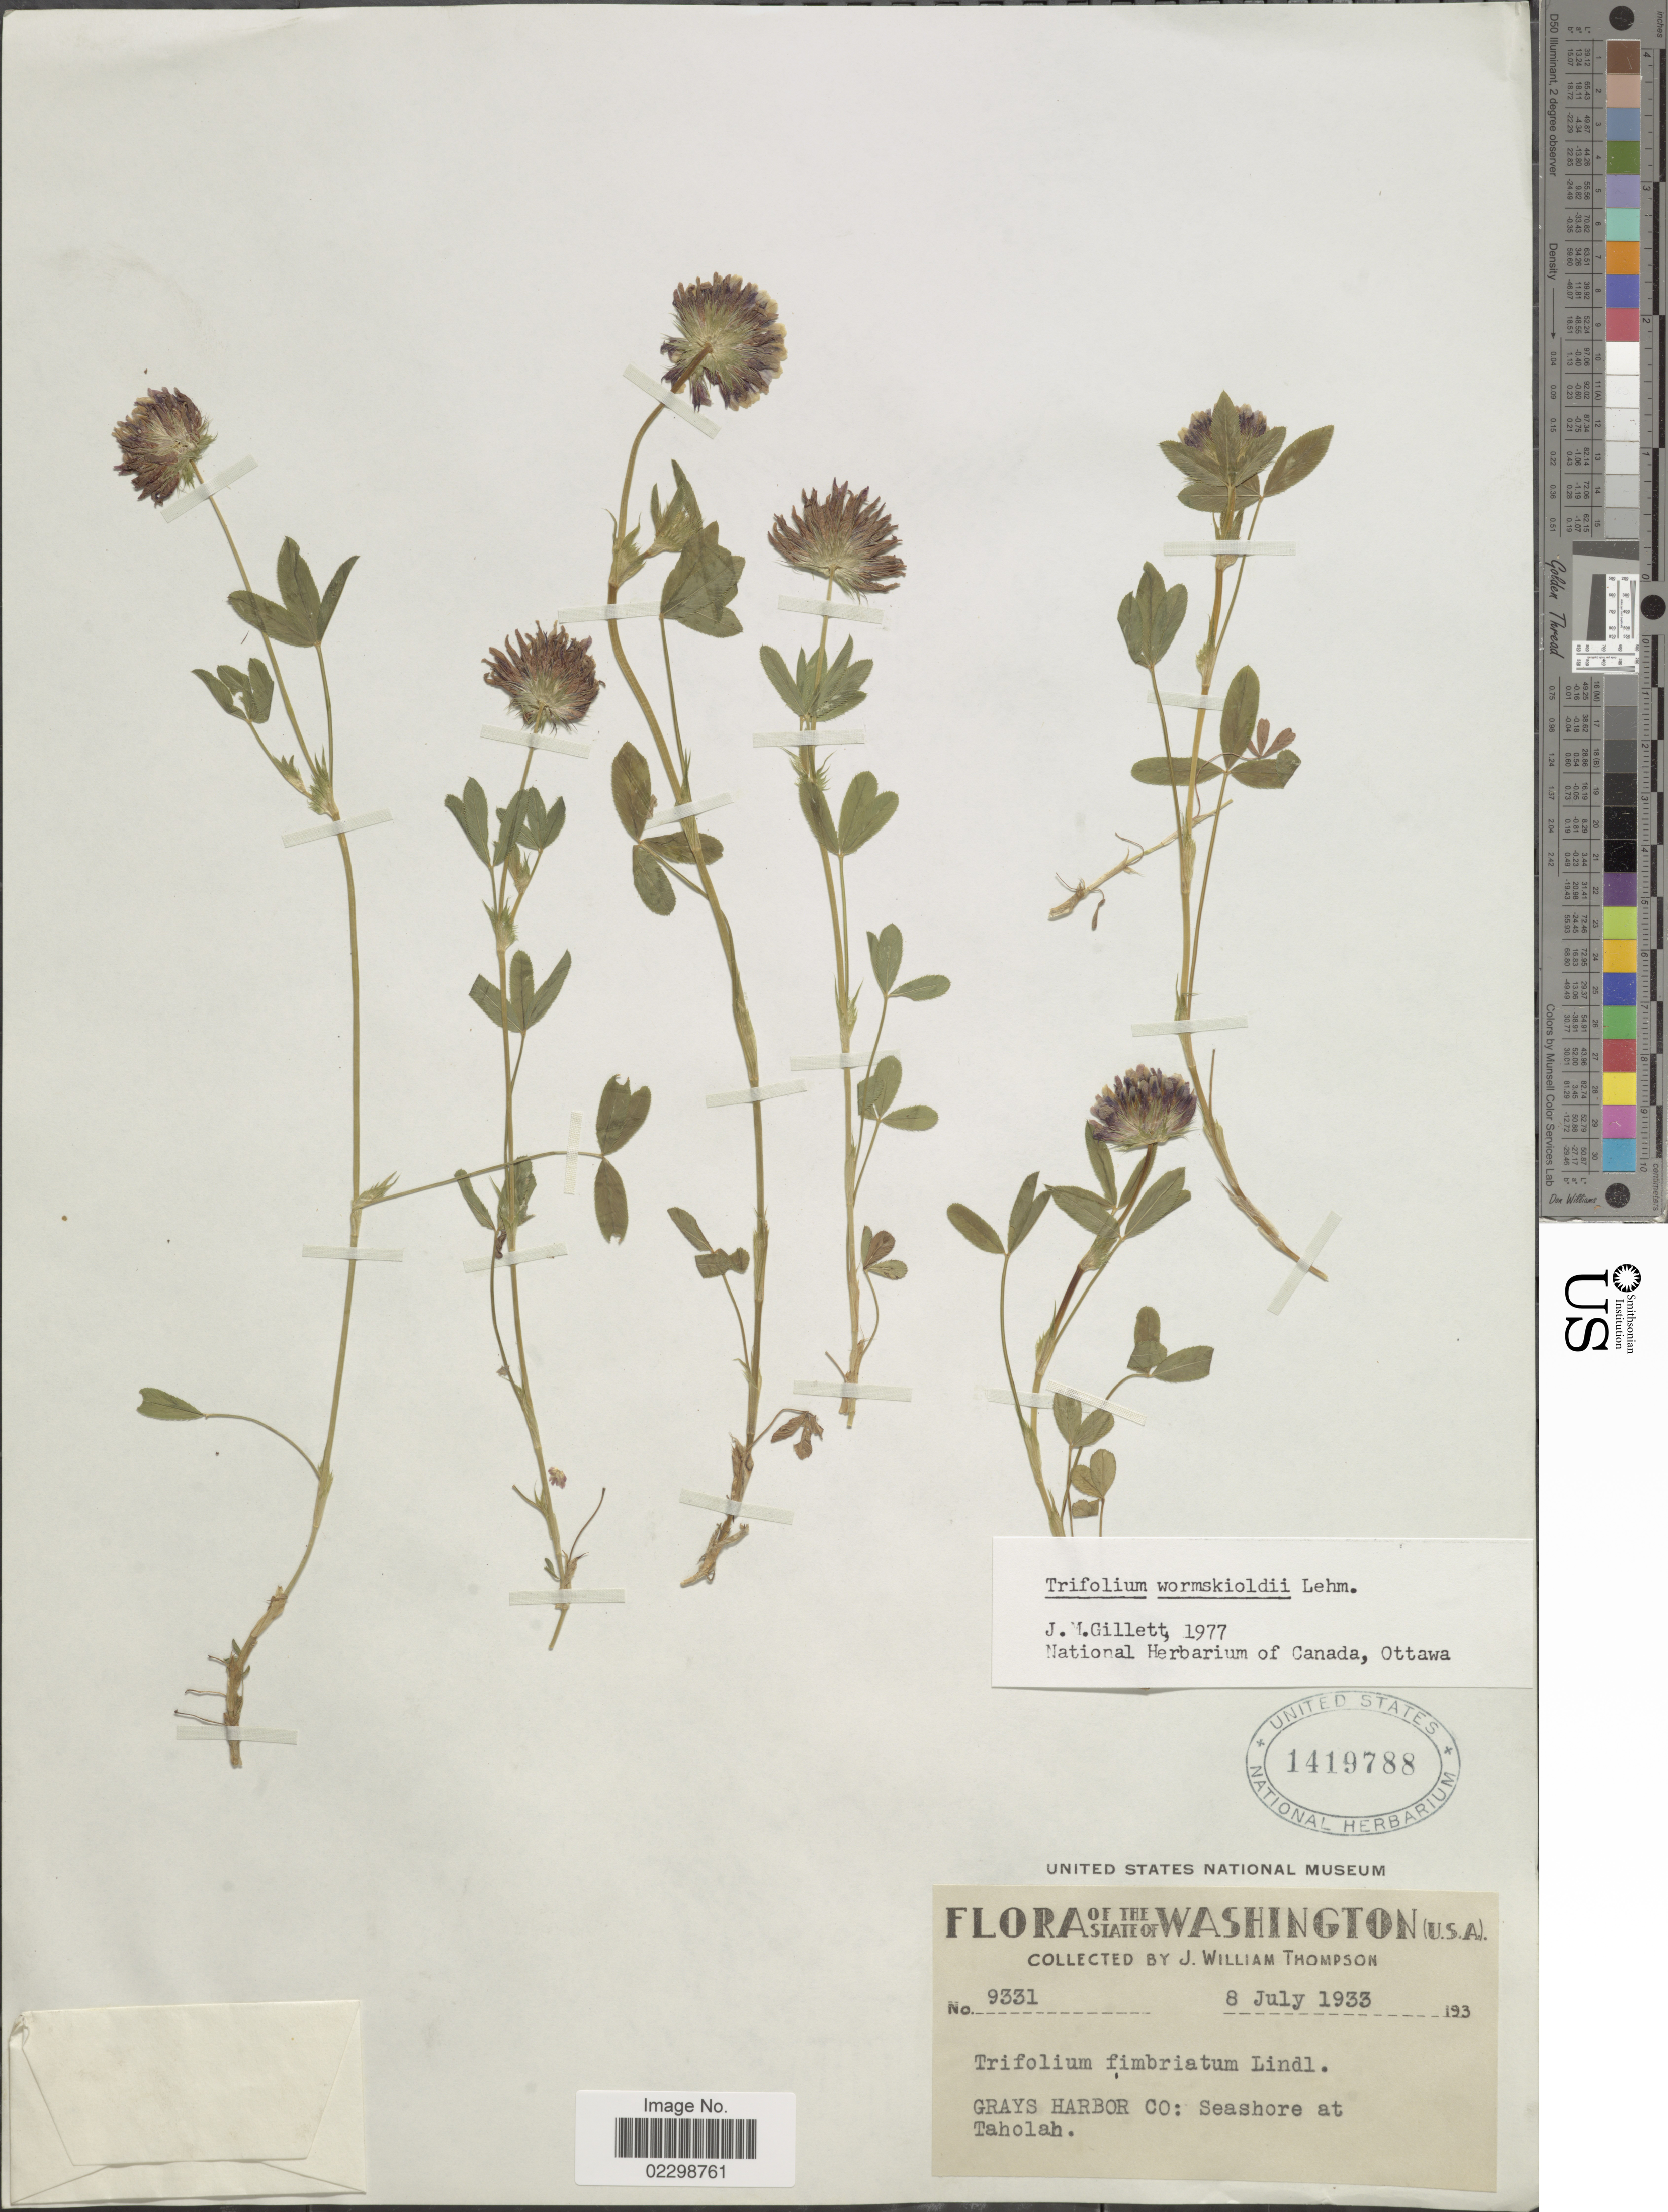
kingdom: Plantae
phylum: Tracheophyta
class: Magnoliopsida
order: Fabales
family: Fabaceae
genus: Trifolium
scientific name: Trifolium wormskioldii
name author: Lehm.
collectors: J. W. Thompson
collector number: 9331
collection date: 1933-07-08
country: United States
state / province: Washington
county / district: Grays Harbor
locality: Grays Harbor Co: Seashore at Taholah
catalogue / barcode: US 1419788